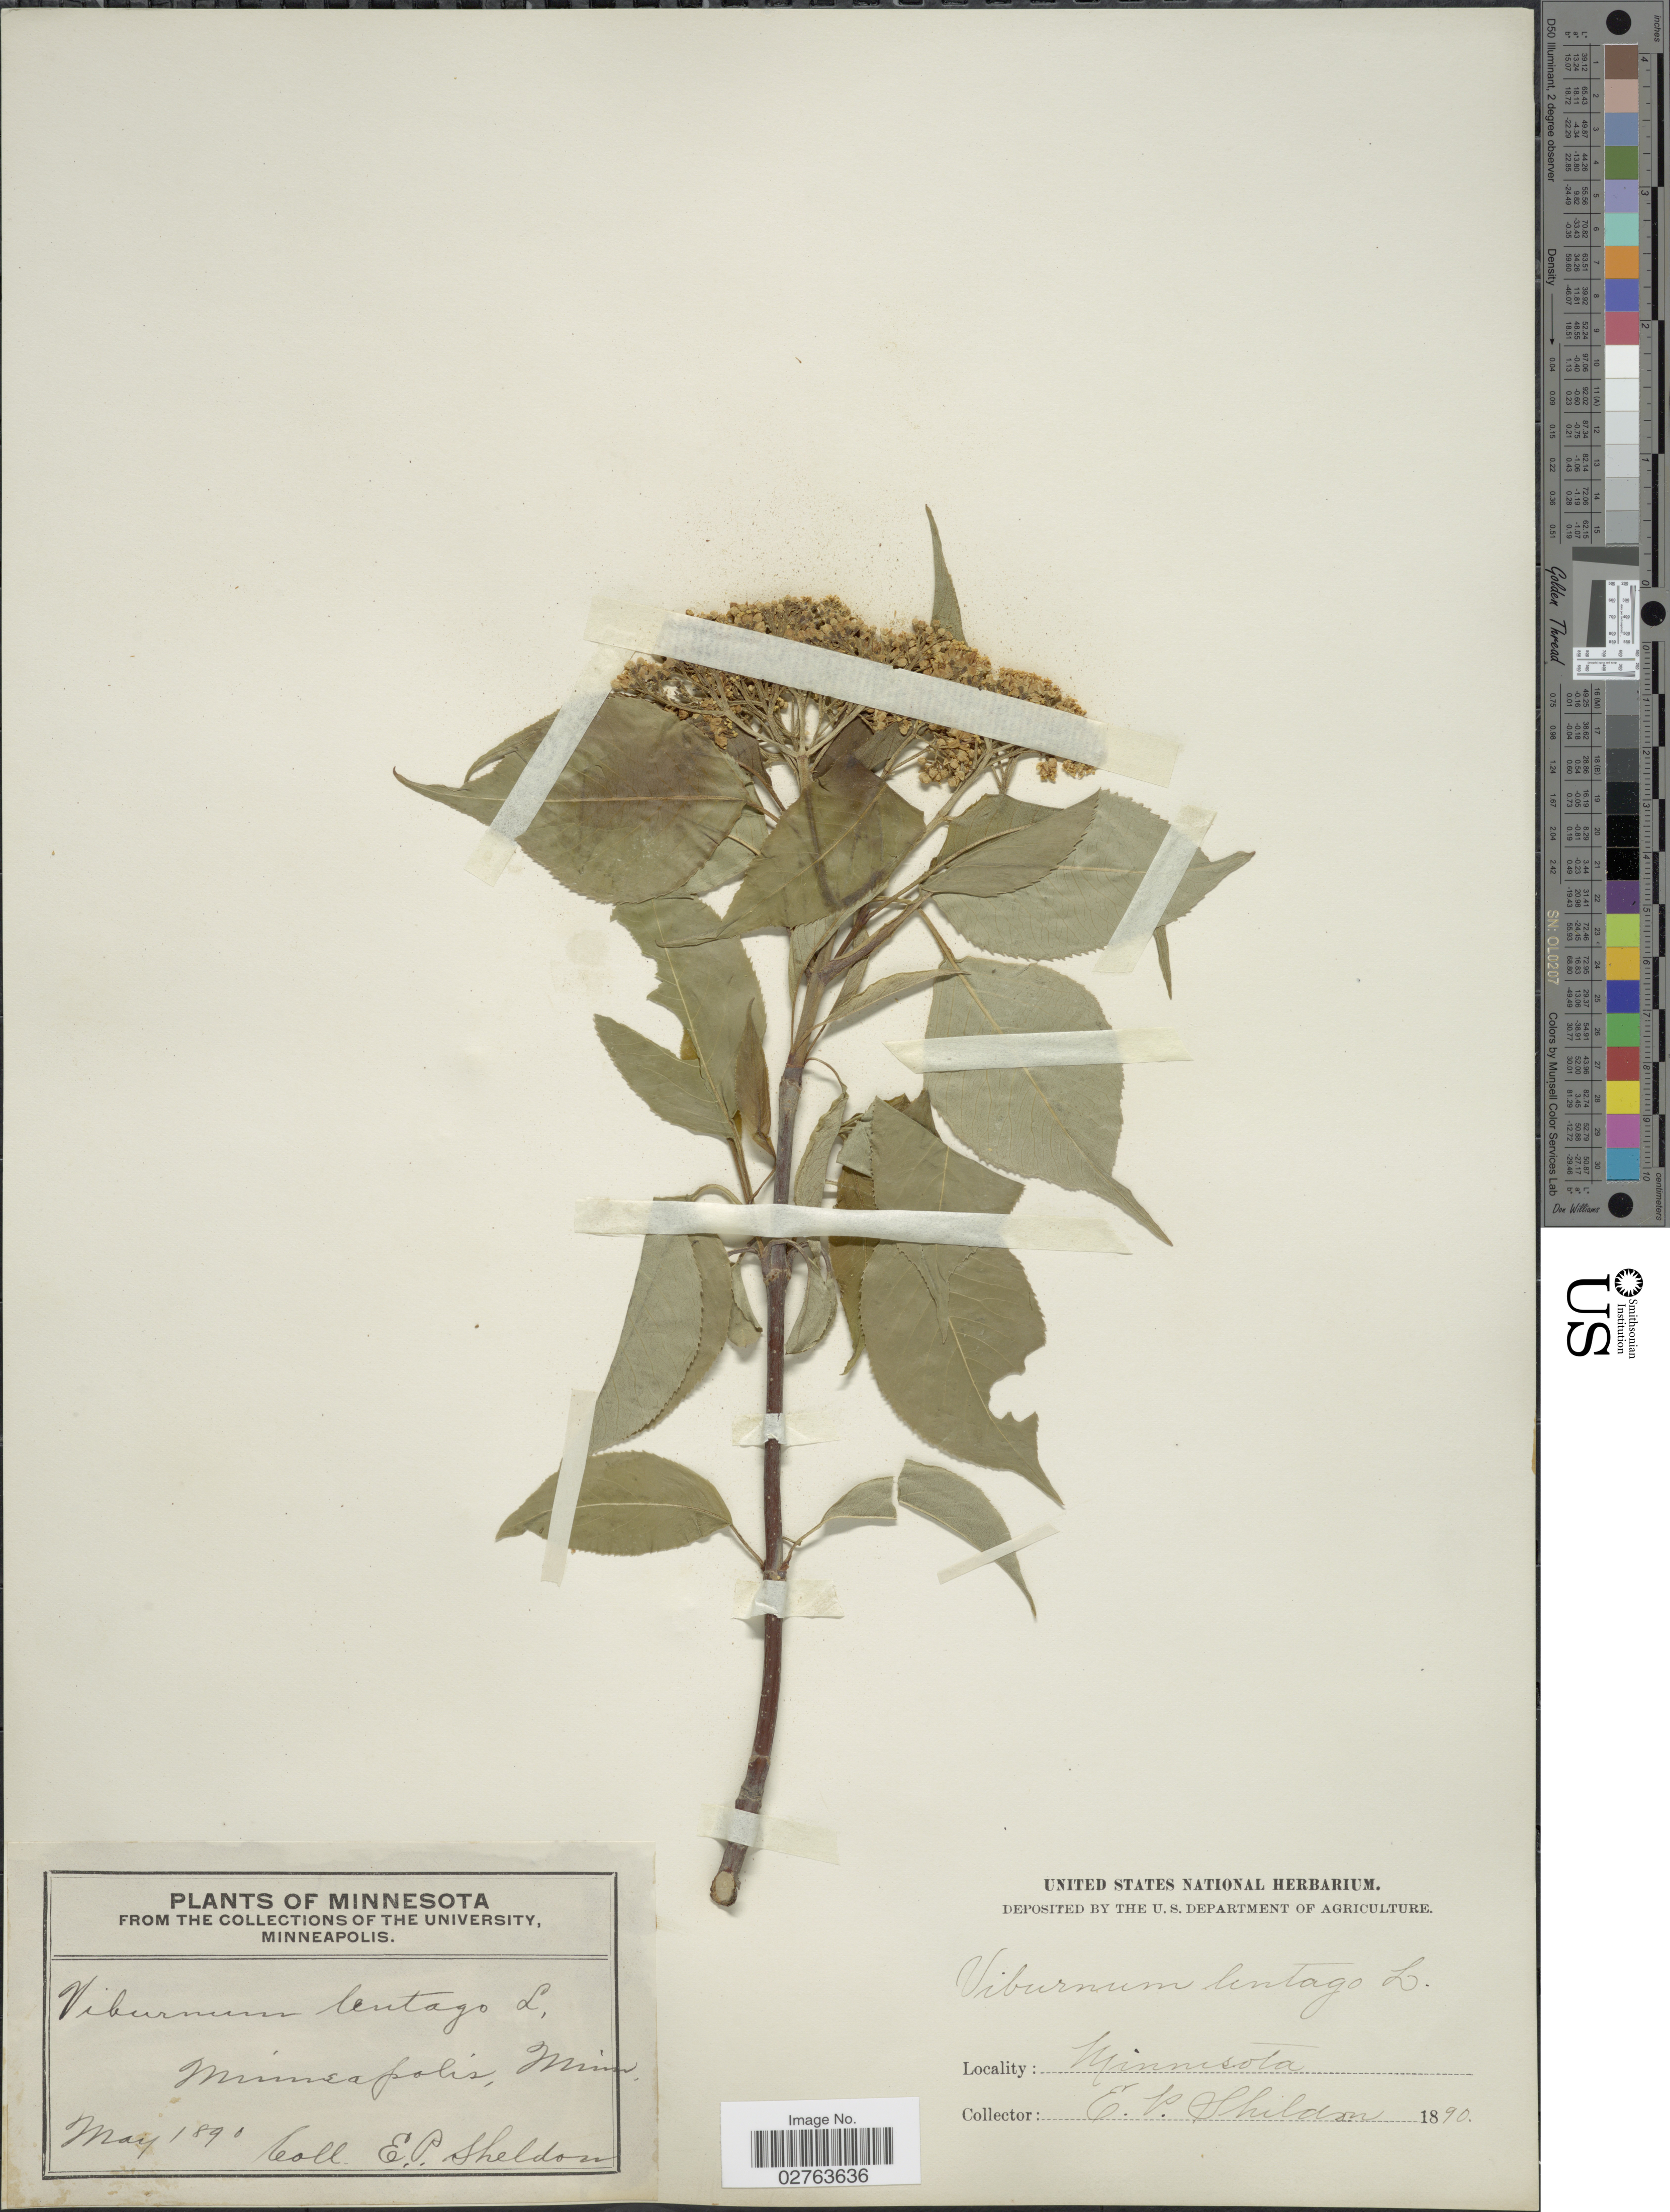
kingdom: Plantae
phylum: Tracheophyta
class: Magnoliopsida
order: Dipsacales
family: Viburnaceae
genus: Viburnum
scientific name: Viburnum lentago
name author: L.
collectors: E. P. Sheldon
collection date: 1890-05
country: United States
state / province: Minnesota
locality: Minneapolis.